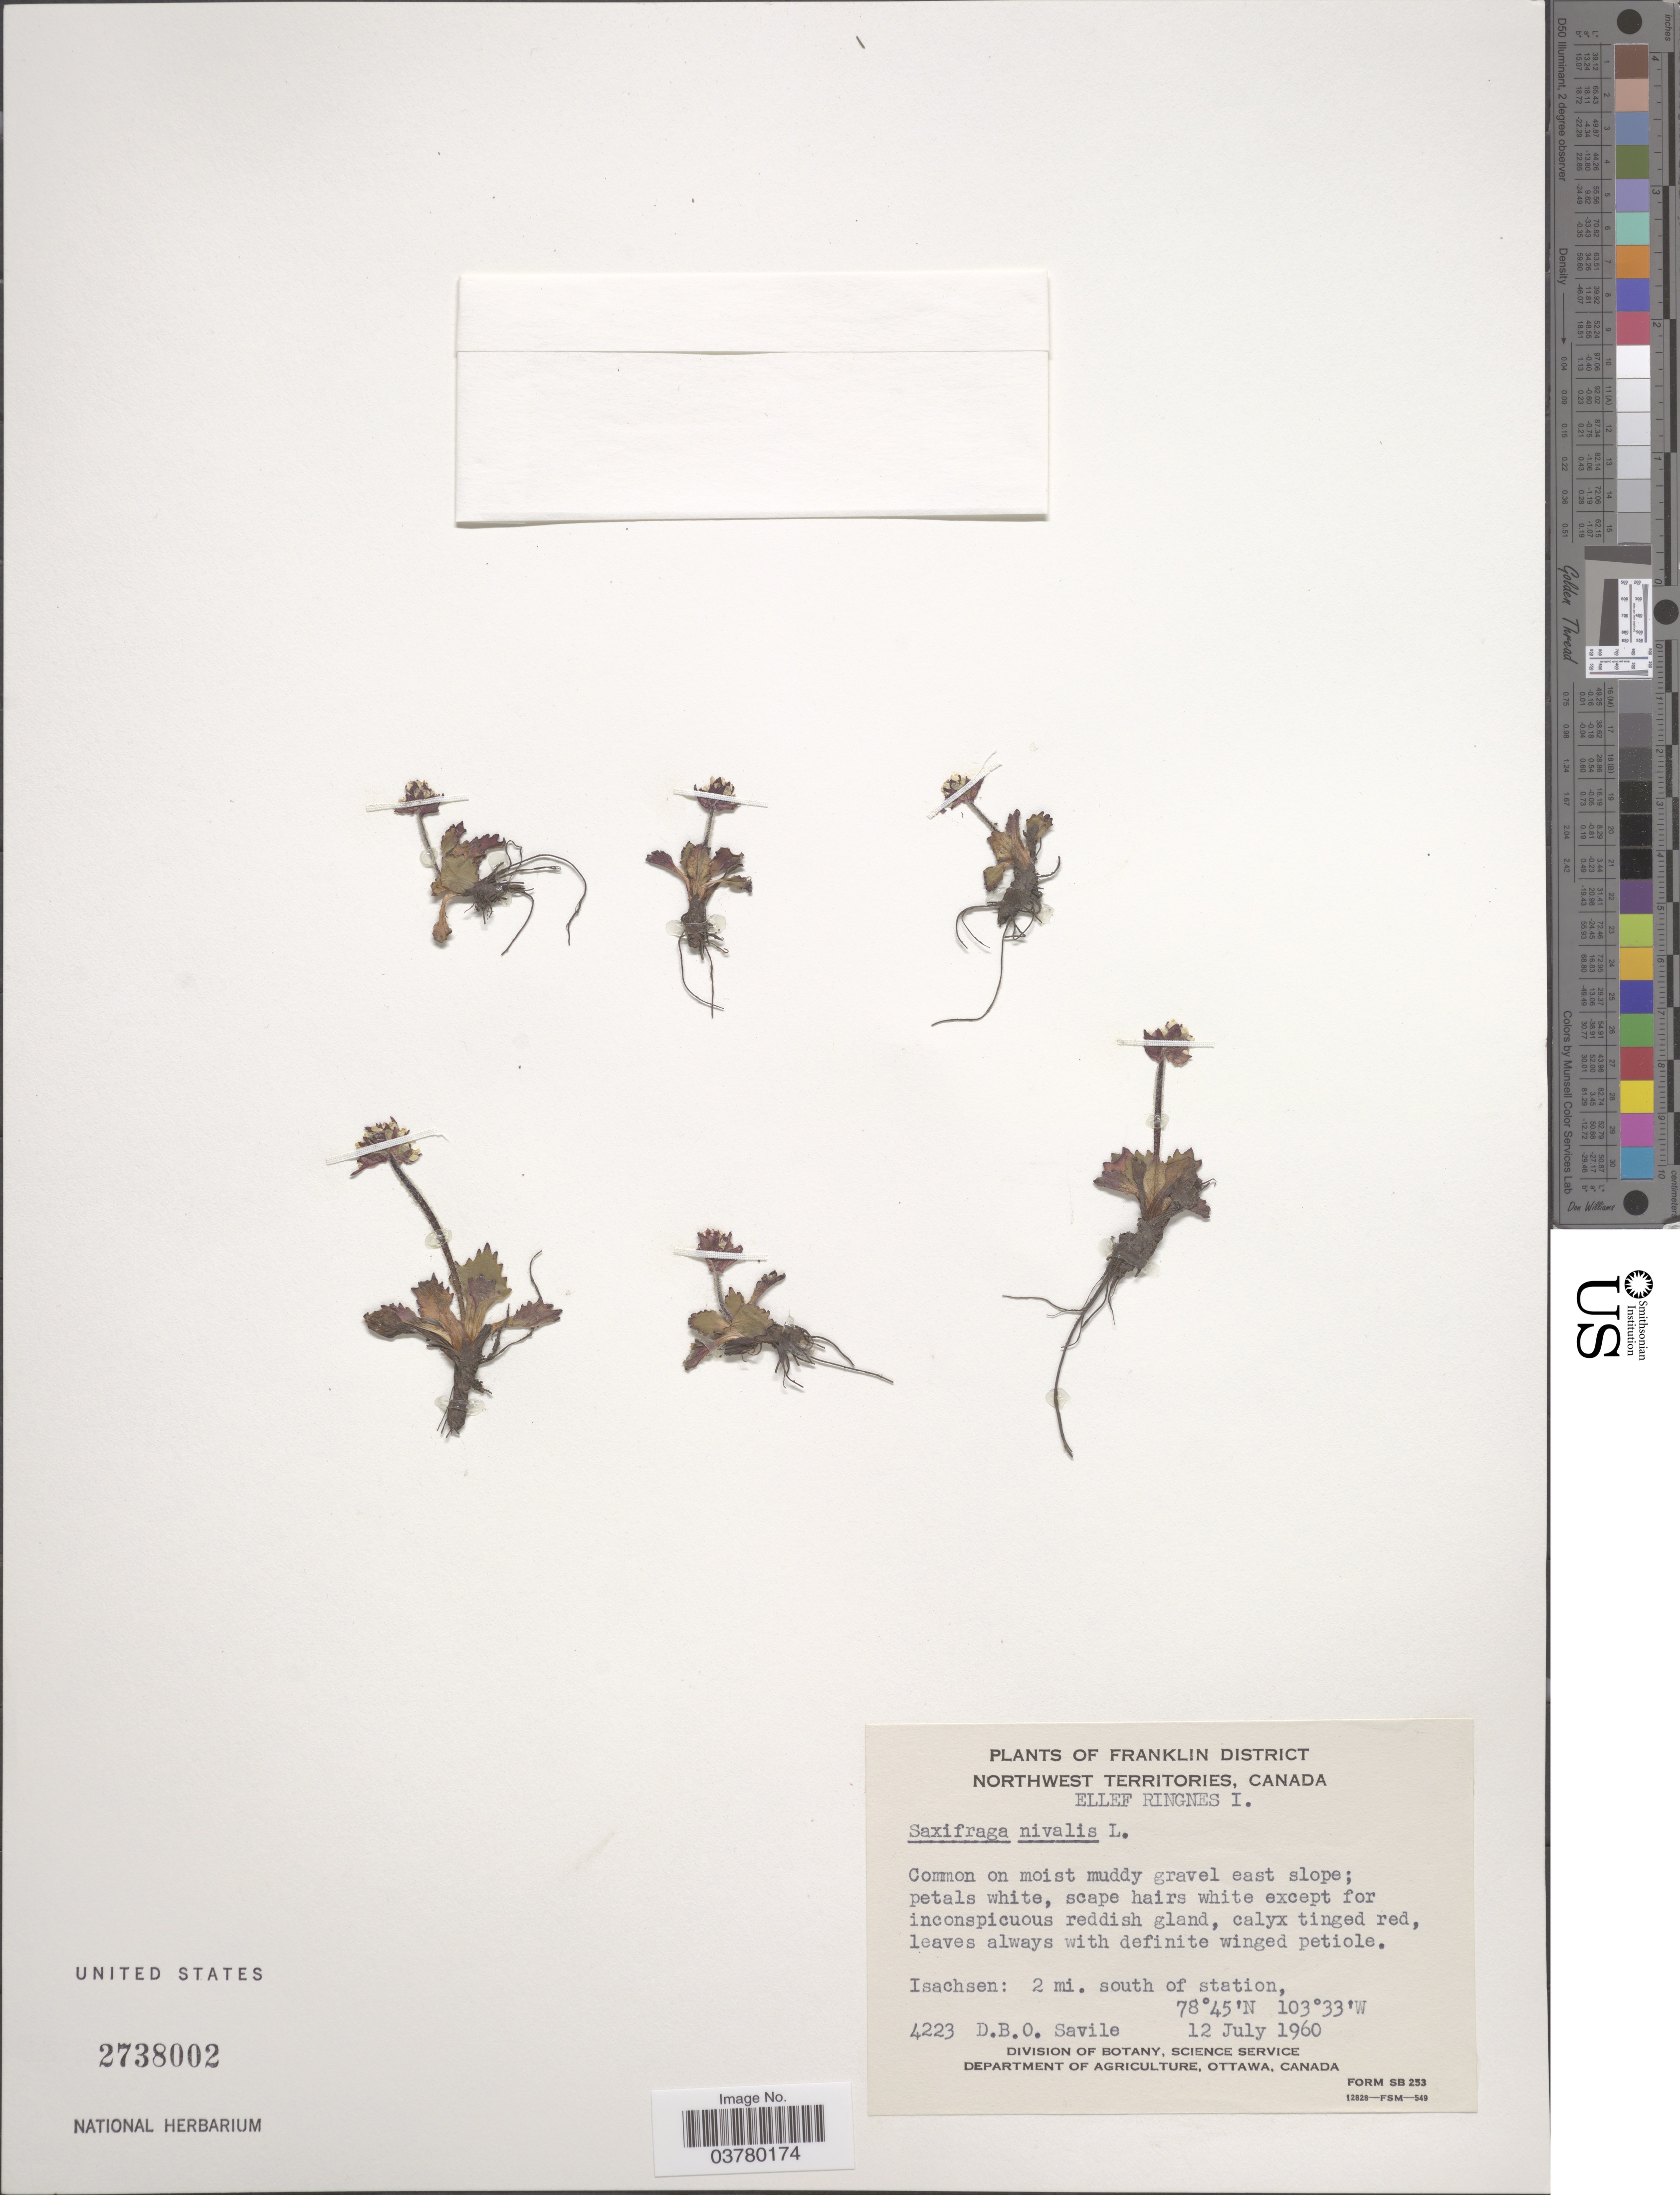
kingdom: Plantae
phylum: Tracheophyta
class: Magnoliopsida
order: Saxifragales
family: Saxifragaceae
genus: Micranthes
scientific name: Micranthes nivalis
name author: (L.) Small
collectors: D. Savile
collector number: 4223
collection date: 1960-07-12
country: Canada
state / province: Northwest Territories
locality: Franklin District. Ellef Ringnes I. On moist muddy gravel east slope. Isachsen: 2 mi. south of station.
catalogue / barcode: US 2738002